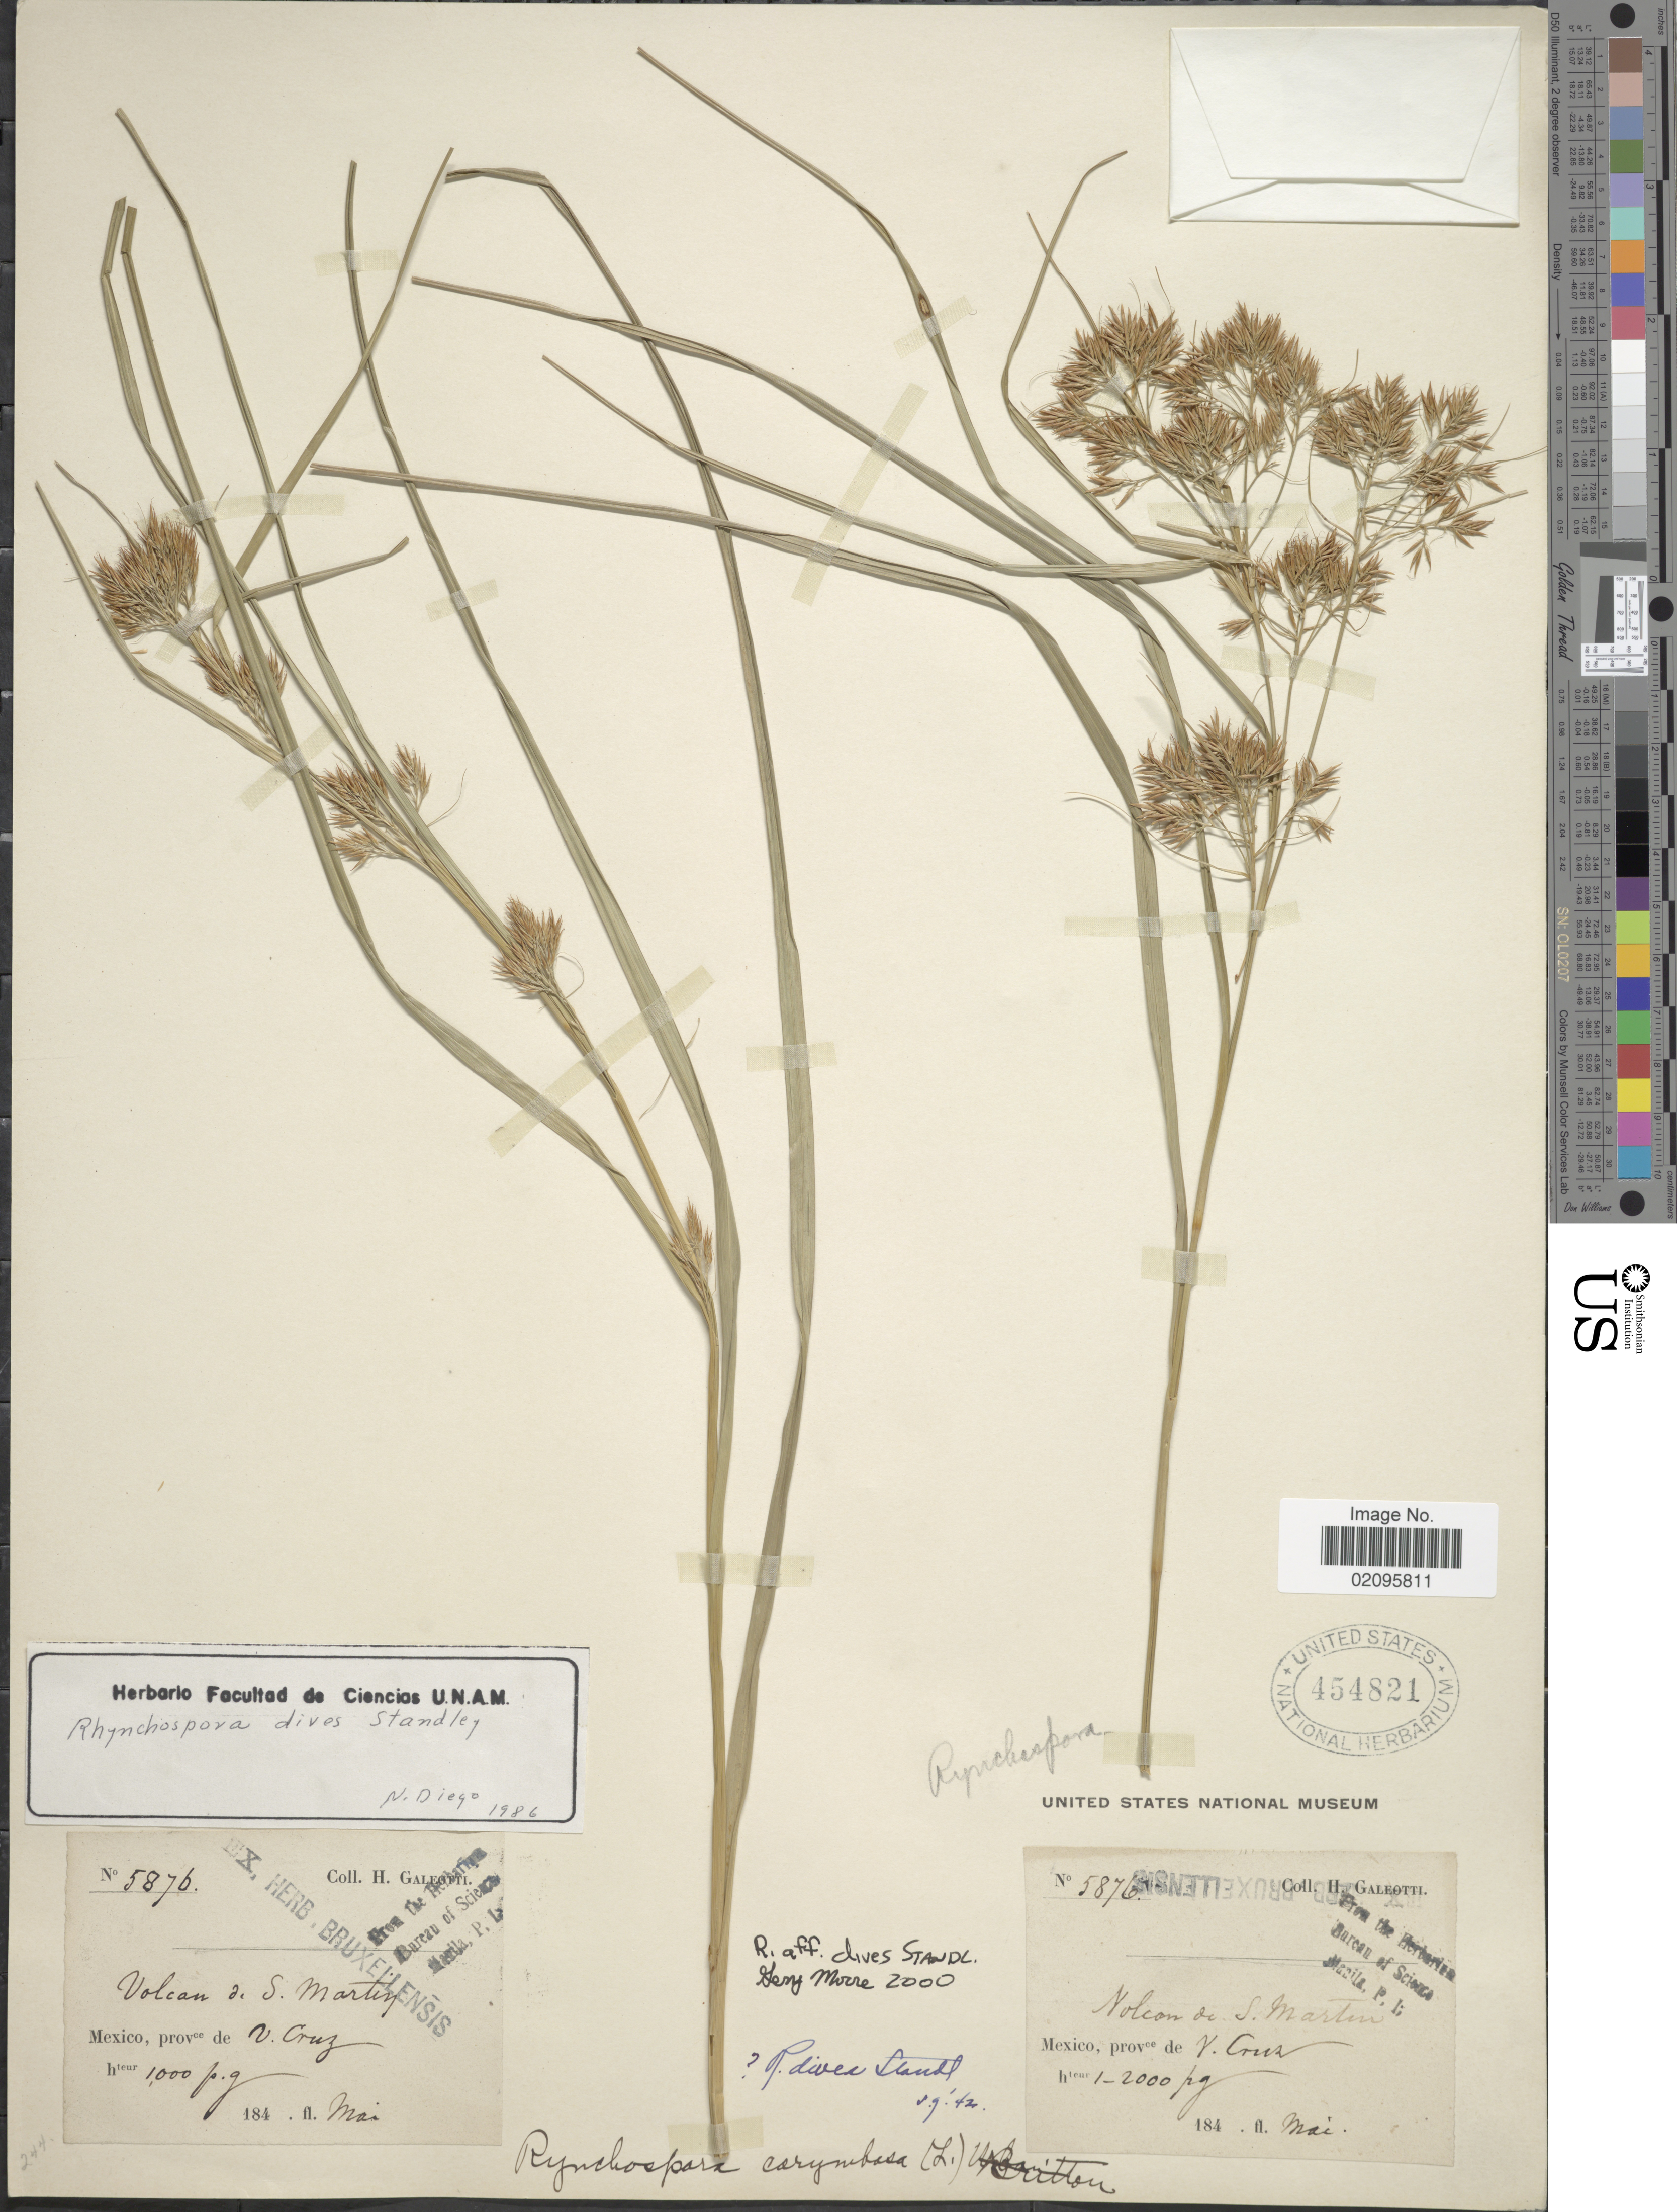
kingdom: Plantae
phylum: Tracheophyta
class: Liliopsida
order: Poales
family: Cyperaceae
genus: Rhynchospora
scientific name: Rhynchospora dives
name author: Standl.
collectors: H. G. Galeotti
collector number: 5876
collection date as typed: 184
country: Mexico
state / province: Veracruz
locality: Volcan de S. Martin, prov. de V. Cruz.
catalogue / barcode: US 454821